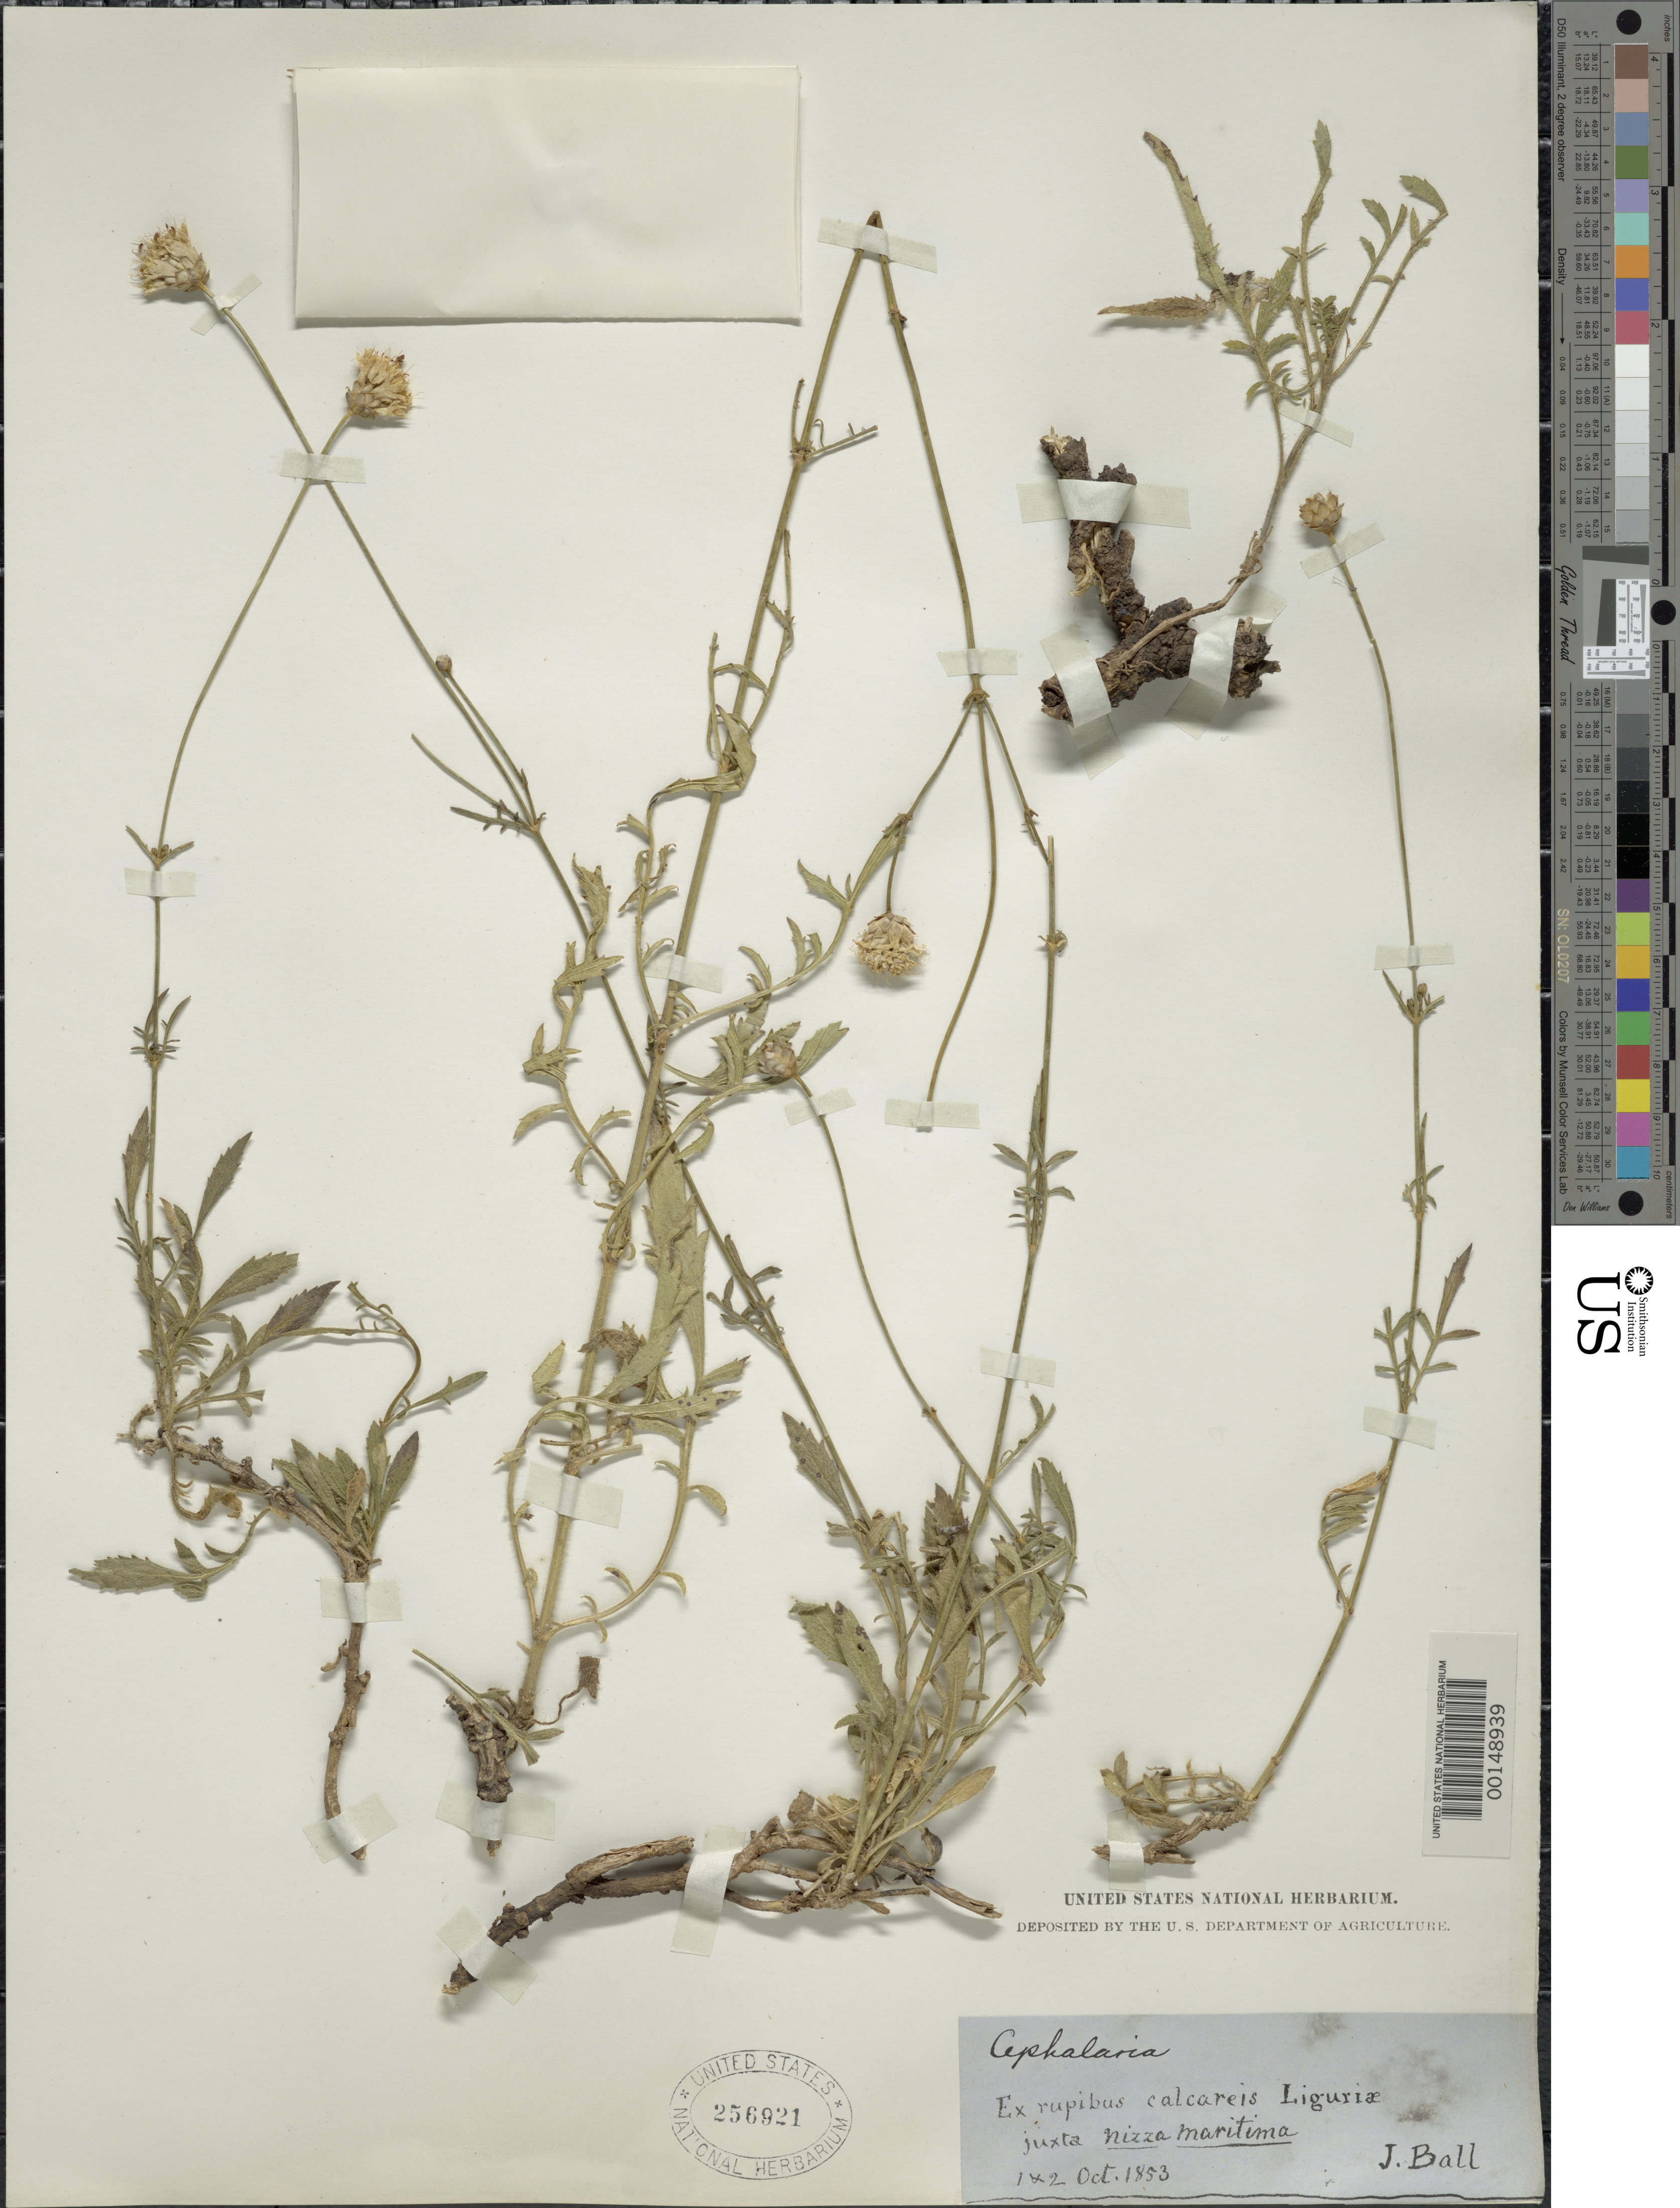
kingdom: Plantae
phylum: Tracheophyta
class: Magnoliopsida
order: Dipsacales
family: Caprifoliaceae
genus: Cephalaria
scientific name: Cephalaria sp.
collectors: J. Ball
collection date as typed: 01 Oct 1853 to 02 Oct 1853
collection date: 1853-10-01/1853-10-02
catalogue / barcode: US 256921